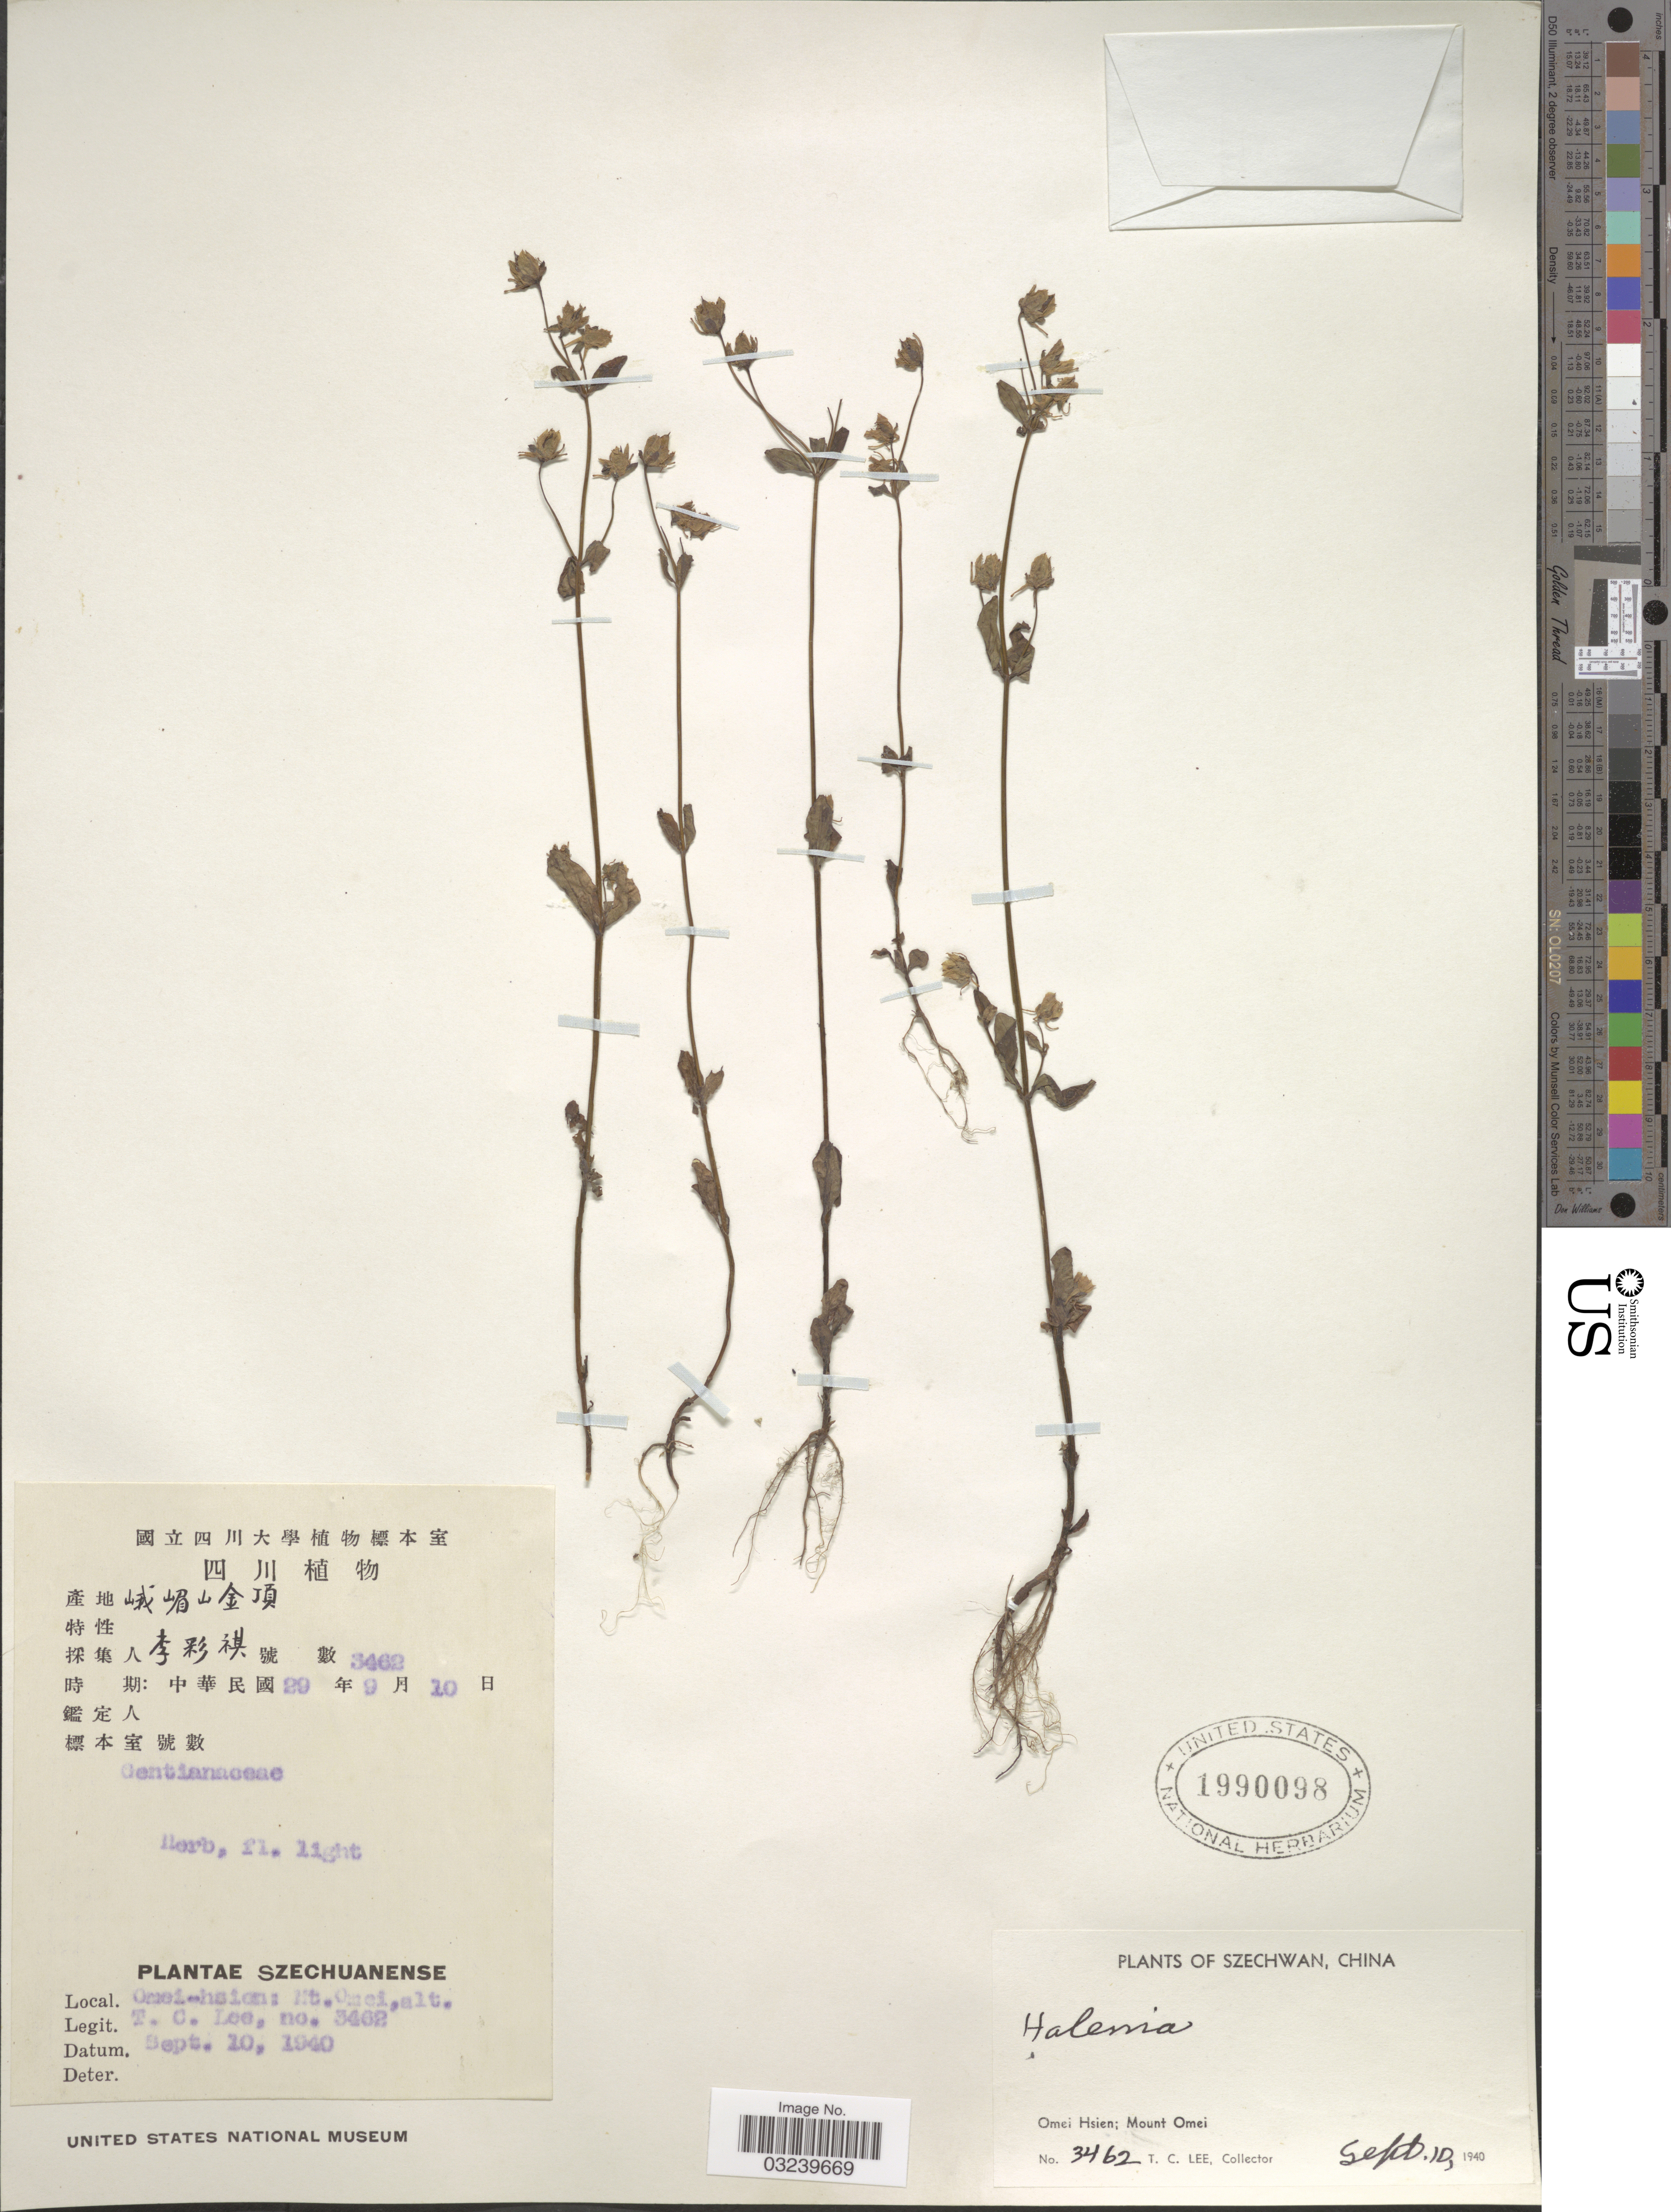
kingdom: Plantae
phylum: Tracheophyta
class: Magnoliopsida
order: Gentianales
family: Gentianaceae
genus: Halenia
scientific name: Halenia sp.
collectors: T. Lee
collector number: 3462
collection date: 1940-09-10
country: China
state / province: Sichuan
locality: Szechwan, Omei Hsien; Mount Omei.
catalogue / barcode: US 1990098